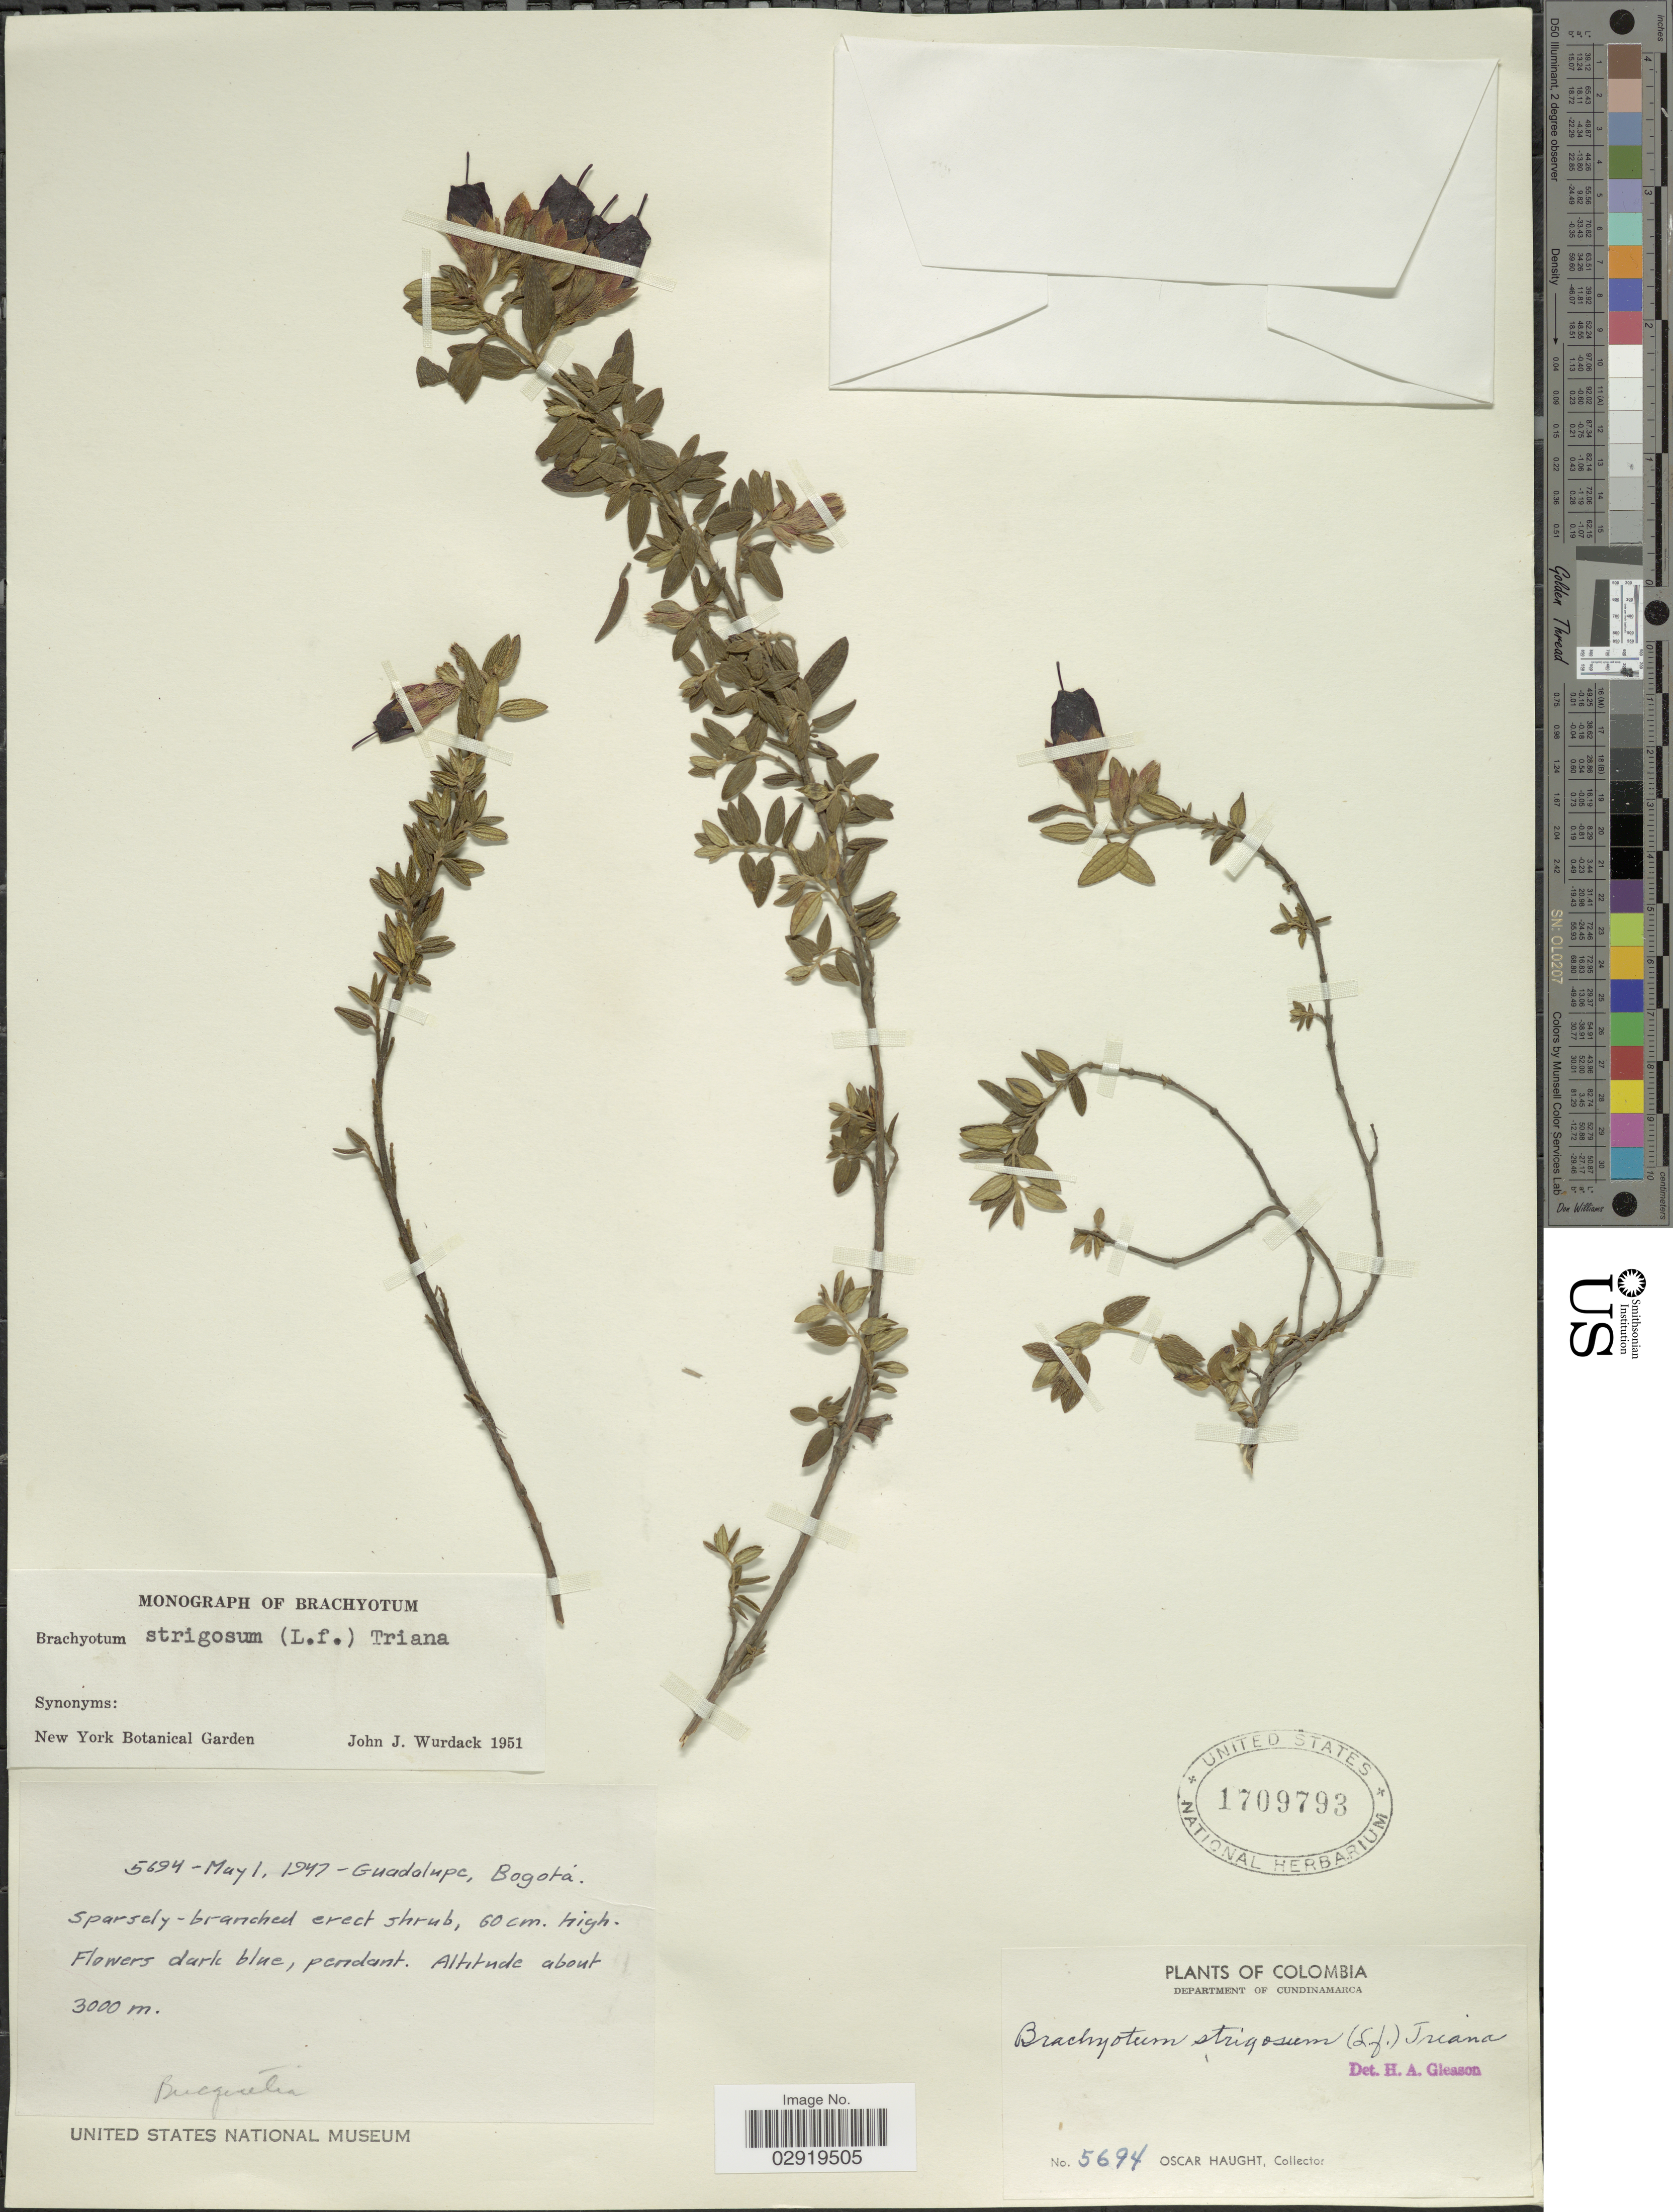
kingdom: Plantae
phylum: Tracheophyta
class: Magnoliopsida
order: Myrtales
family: Melastomataceae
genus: Brachyotum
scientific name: Brachyotum strigosum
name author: (L. f.) Triana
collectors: O. Haught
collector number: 5694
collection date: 1947-05-01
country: Colombia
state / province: Cundinamarca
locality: Department of Cundinamarca. Guadalupe, Bogotá.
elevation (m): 3000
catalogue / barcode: US 1709793